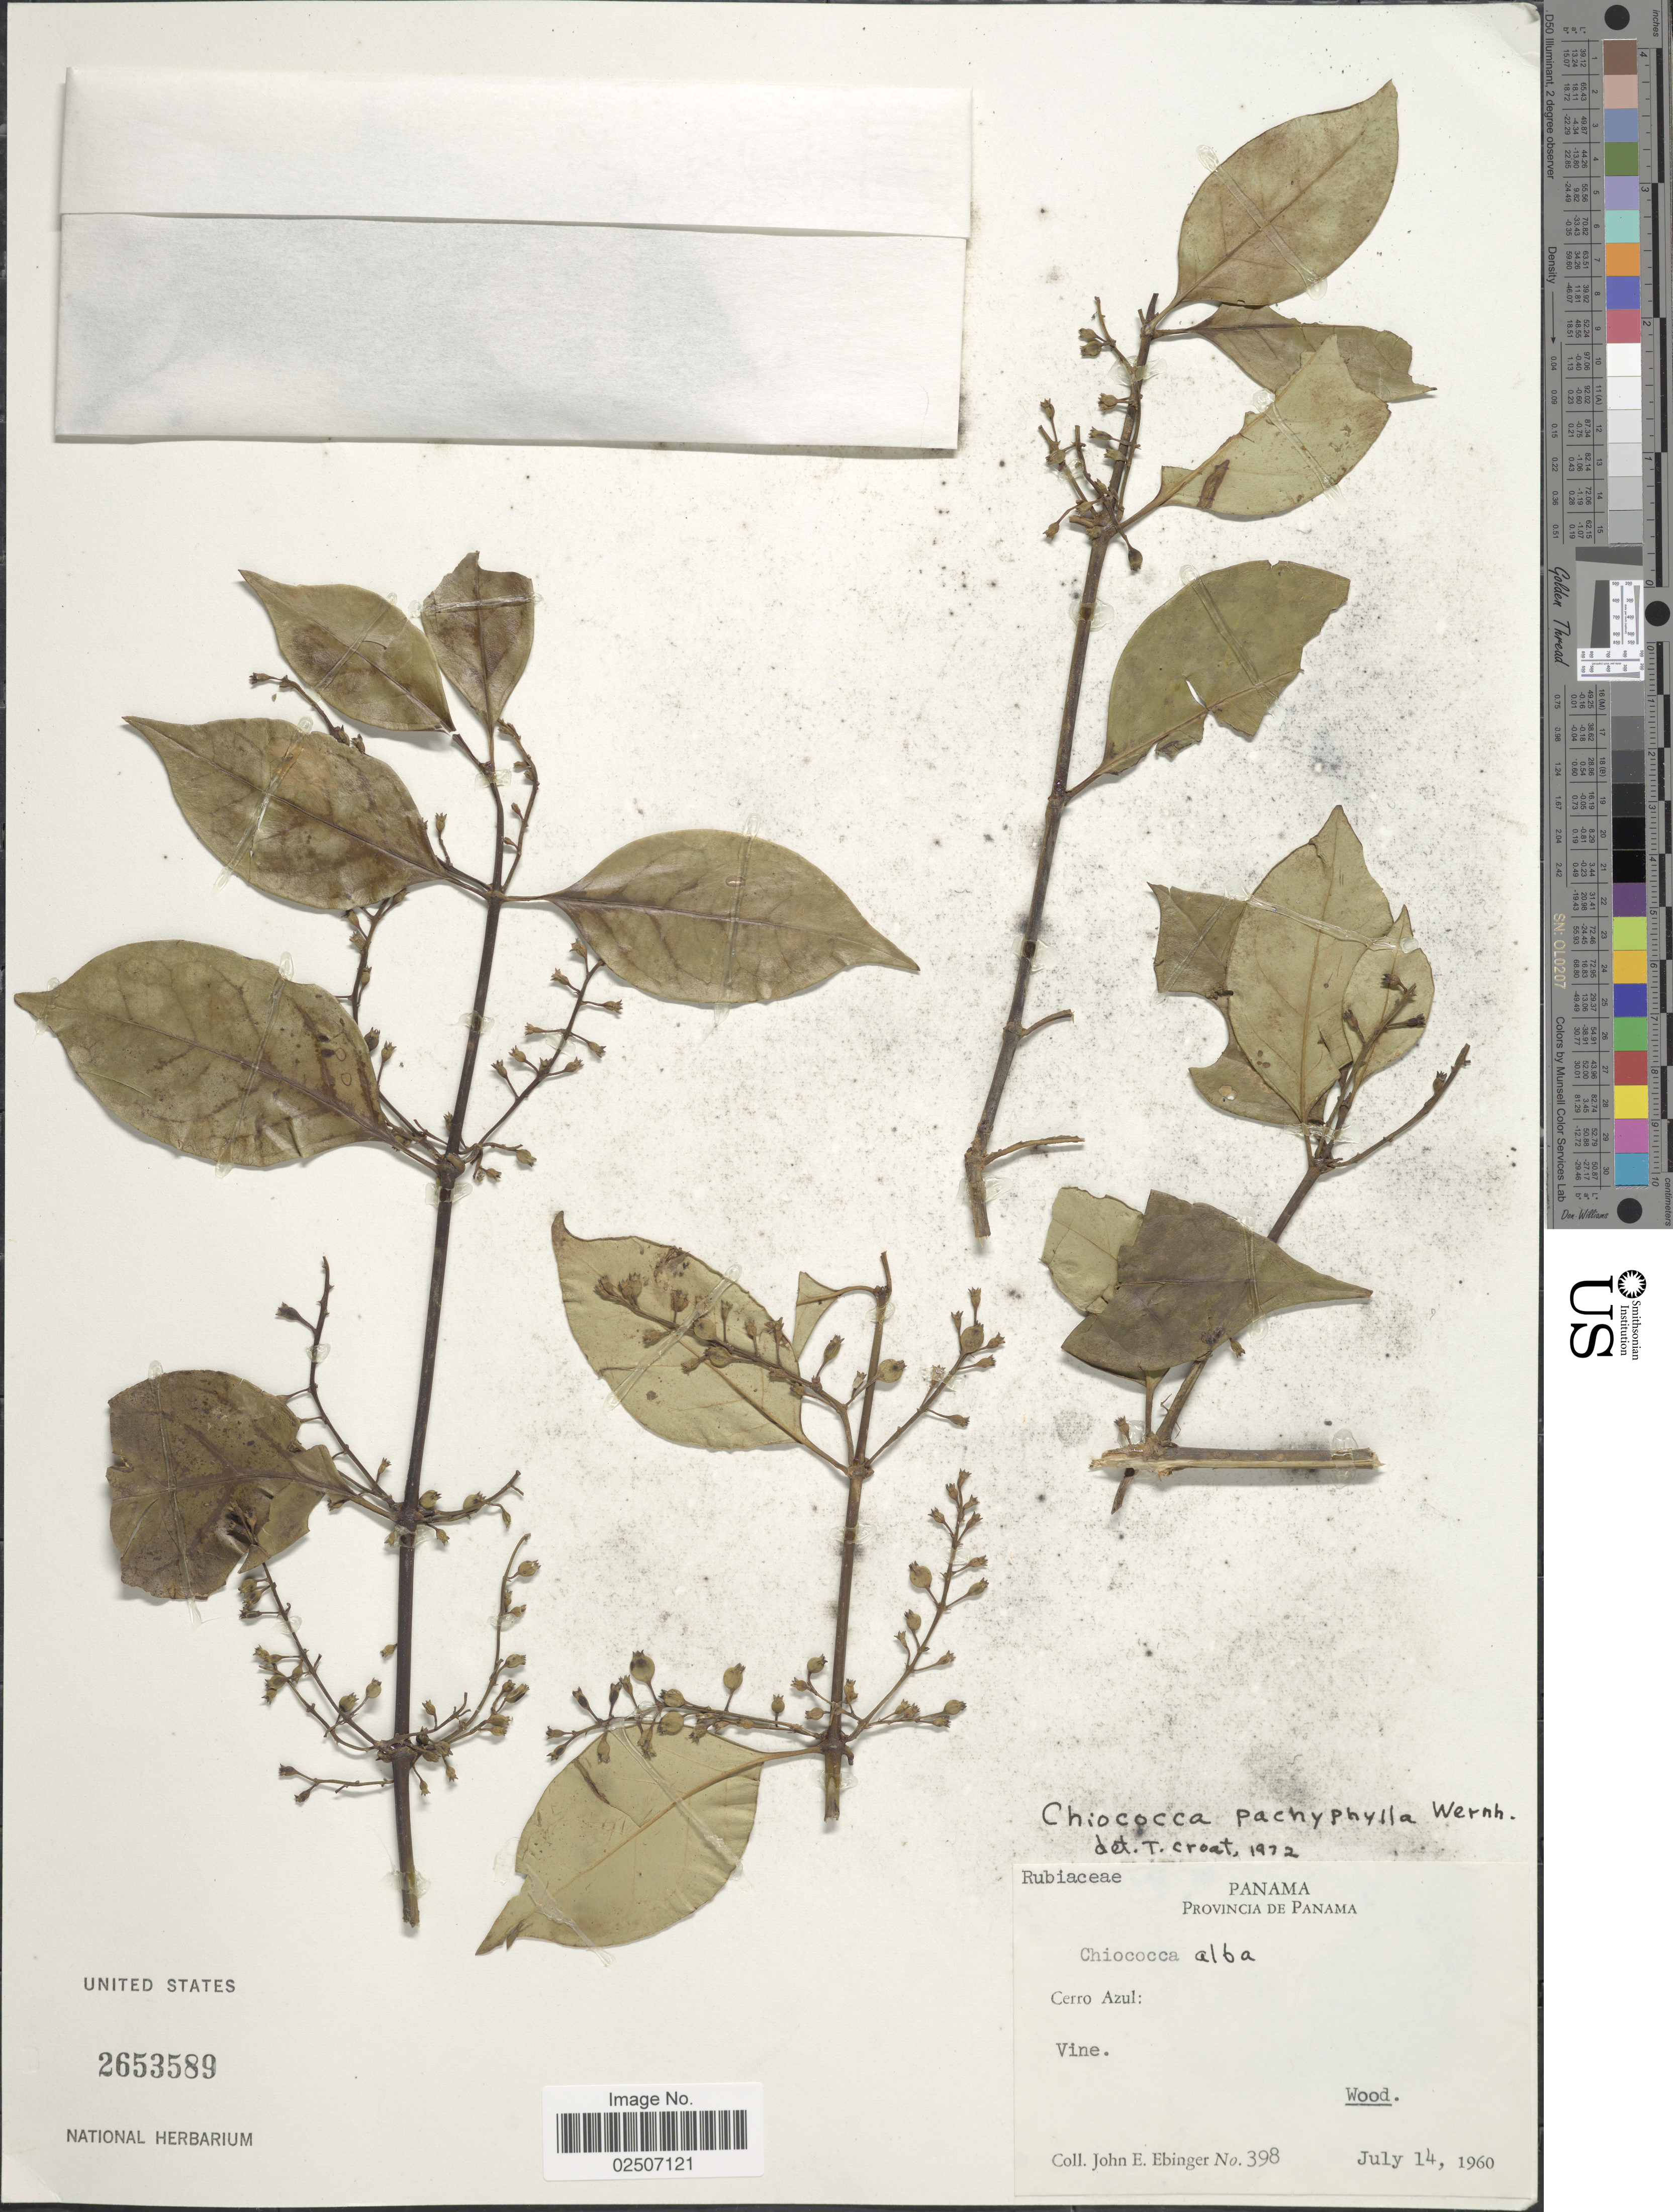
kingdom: Plantae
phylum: Tracheophyta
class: Magnoliopsida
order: Gentianales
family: Rubiaceae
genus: Chiococca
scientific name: Chiococca alba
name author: (L.) Hitchc.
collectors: J. Ebinger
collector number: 398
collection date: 1960-07-14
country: Panama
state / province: Panamá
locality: Provincia de Panama. Cerro Azul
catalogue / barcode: US 2653589